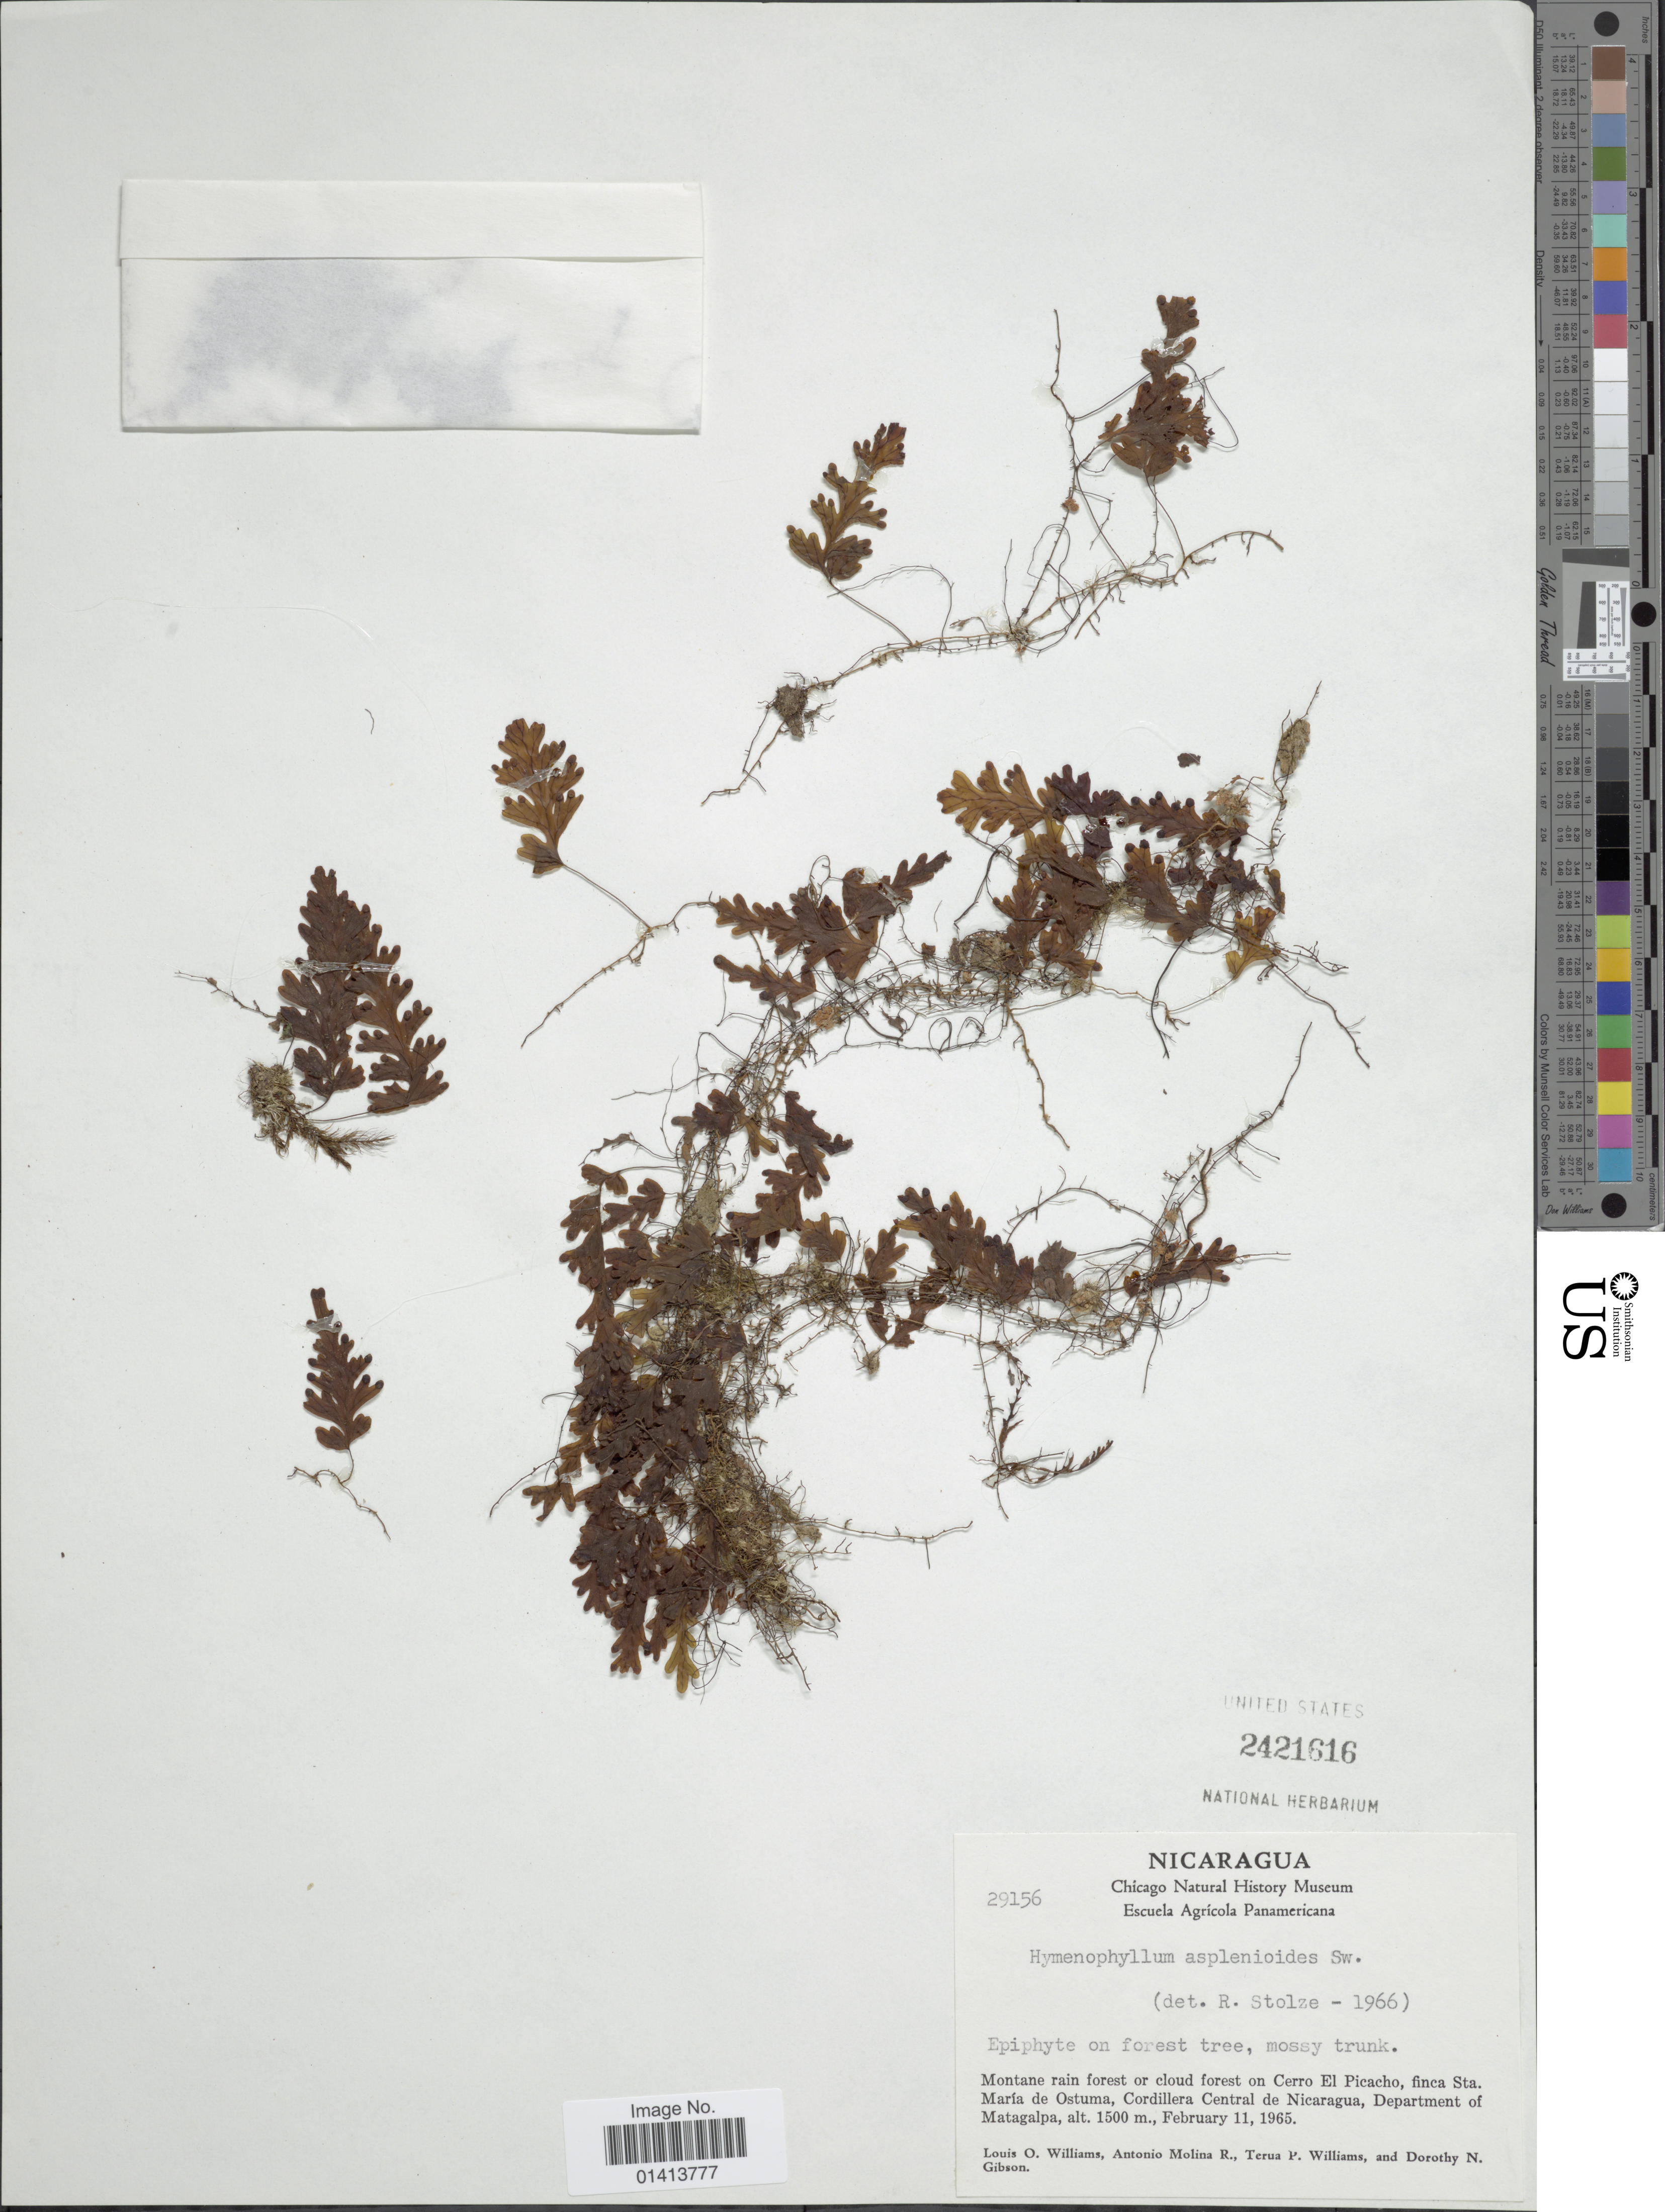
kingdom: Plantae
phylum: Tracheophyta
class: Polypodiopsida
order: Hymenophyllales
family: Hymenophyllaceae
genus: Hymenophyllum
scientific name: Hymenophyllum asplenioides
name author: (Sw.) Sw.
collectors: L. O. Williams, A. Molina R., T. P. Williams & D. N. Gibson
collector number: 29156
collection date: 1965-02-11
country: Nicaragua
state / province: Matagalpa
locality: On cerro El Picacho, finca Sta María de Ostuma, Cordillera Central de Nicaragua, Department of Matagalpa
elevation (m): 1500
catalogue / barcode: US 2421616